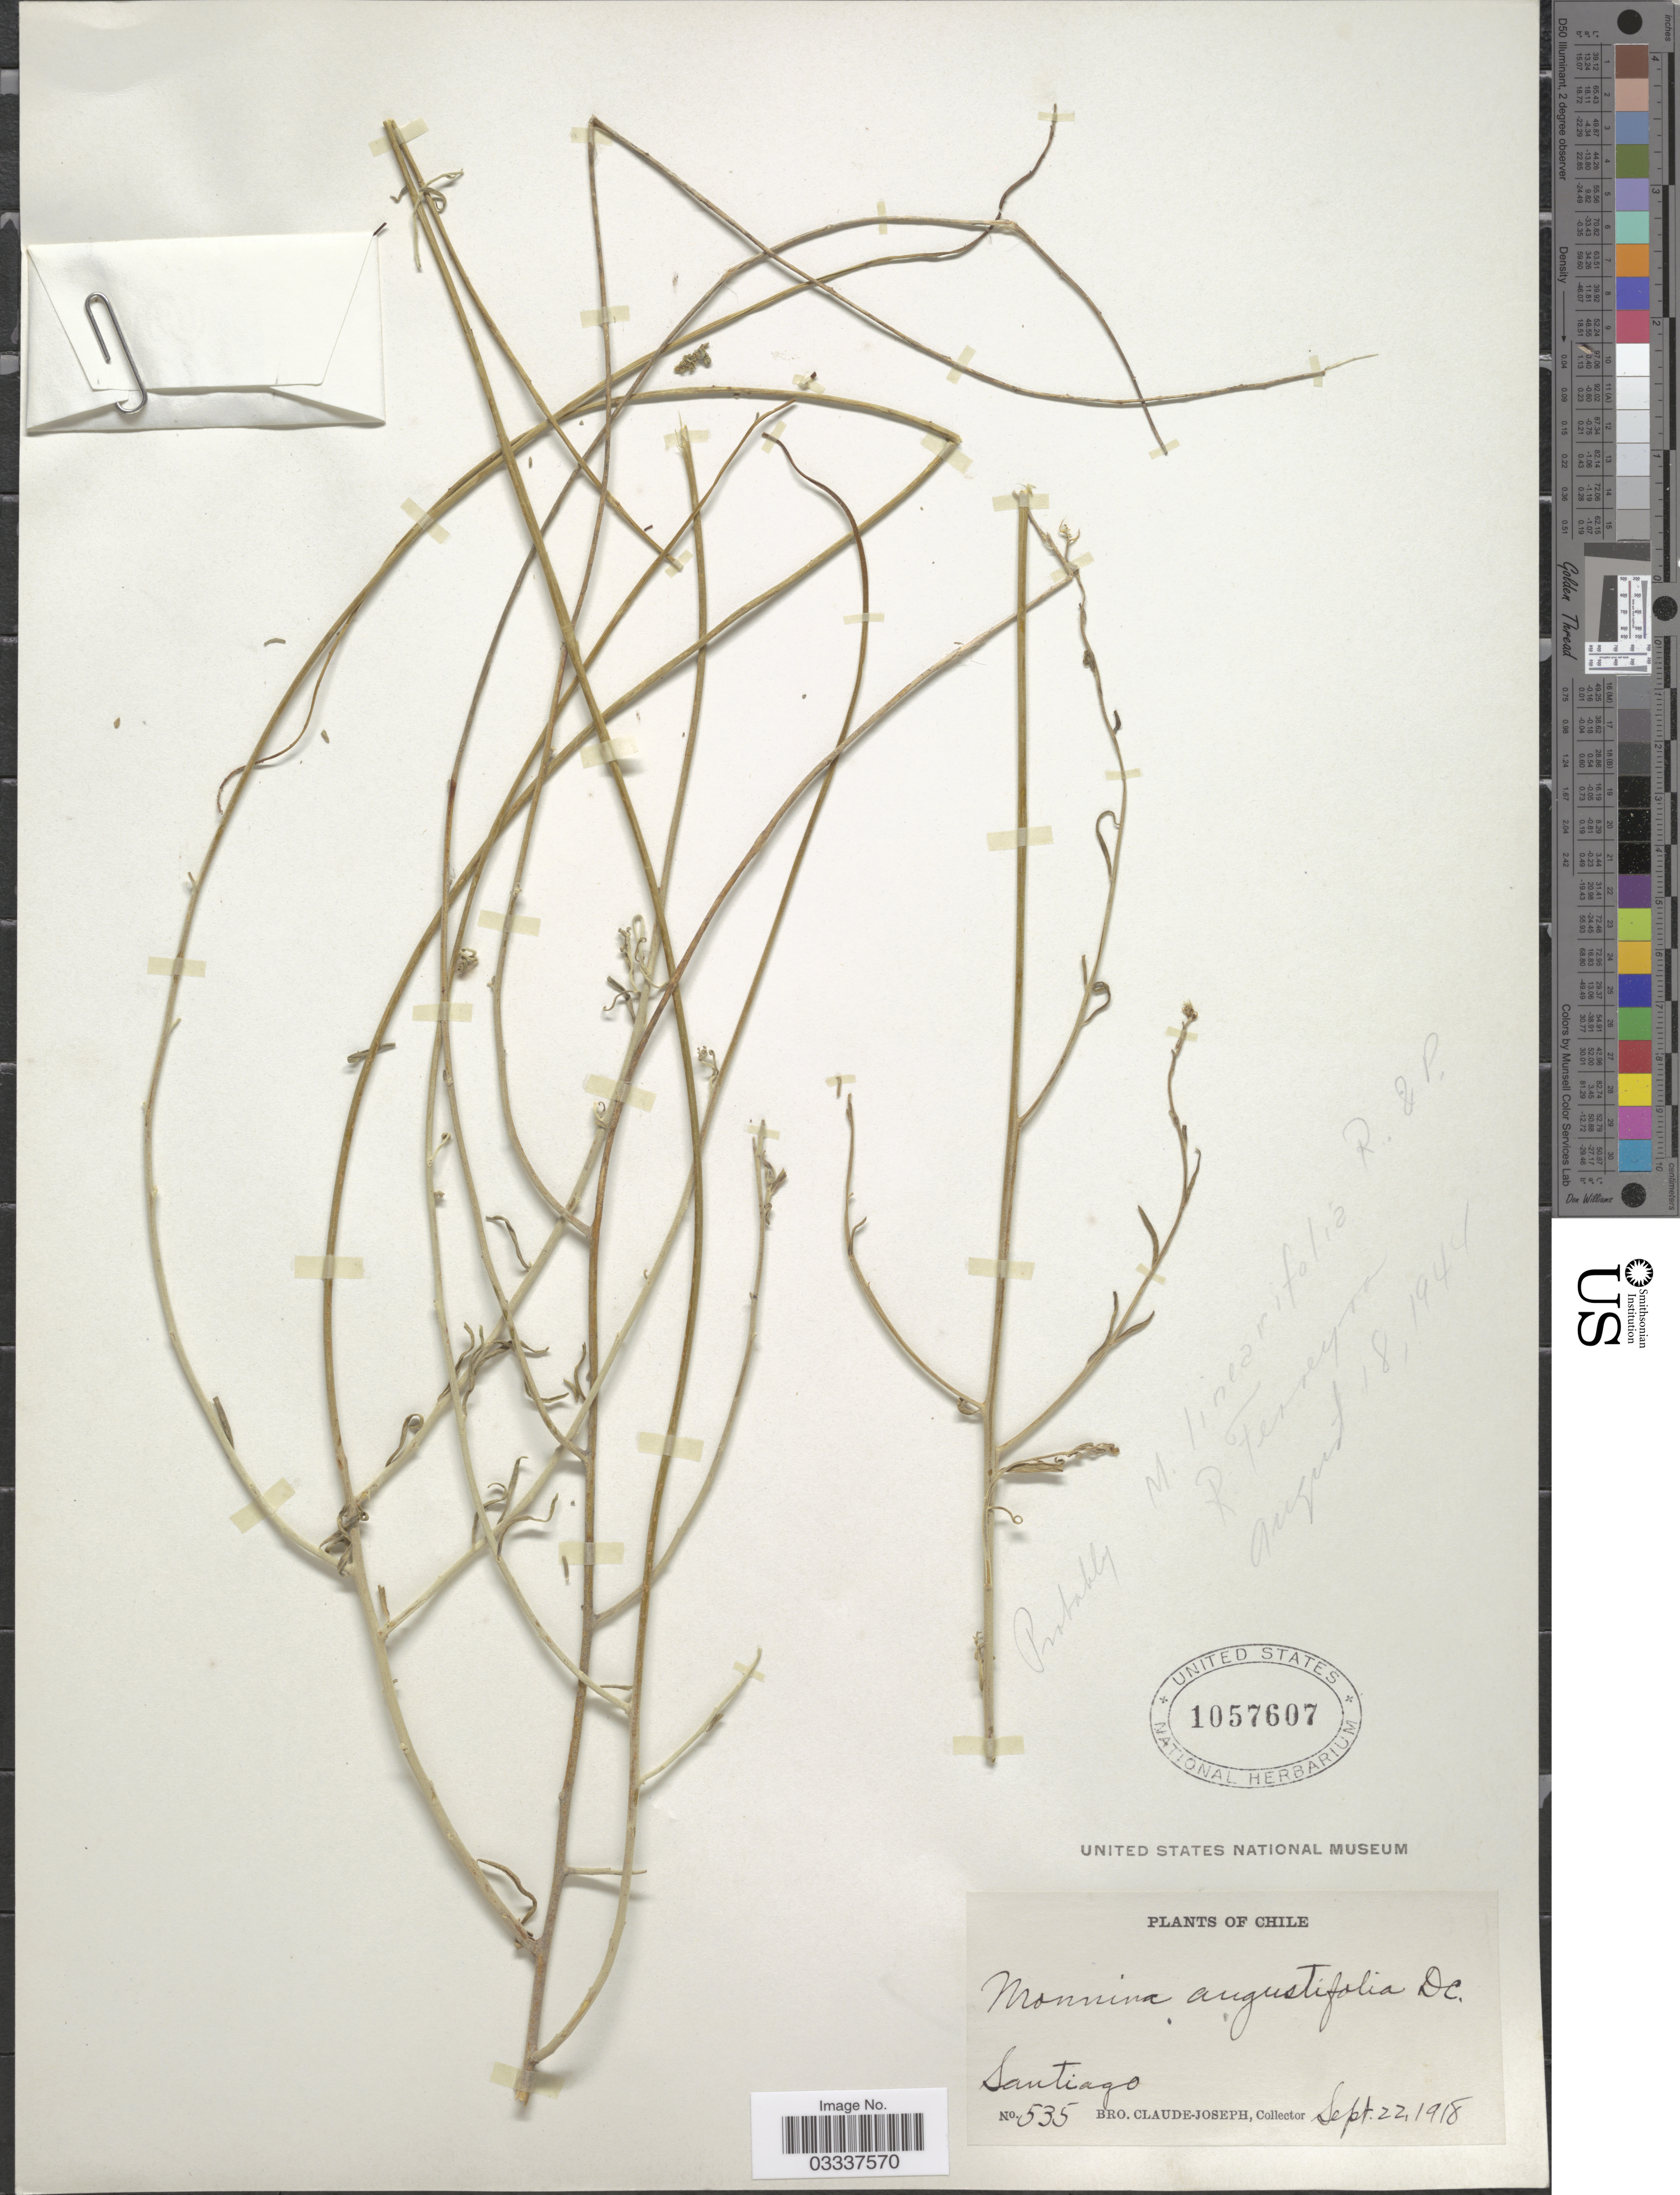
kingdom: Plantae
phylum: Tracheophyta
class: Magnoliopsida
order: Fabales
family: Polygalaceae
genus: Monnina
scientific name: Monnina angustifolia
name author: DC.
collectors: Bro. Claude-Joseph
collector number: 535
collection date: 1918-09-22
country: Chile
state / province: Región Metropolitana (RM)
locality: Santiago.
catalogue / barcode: US 1057607